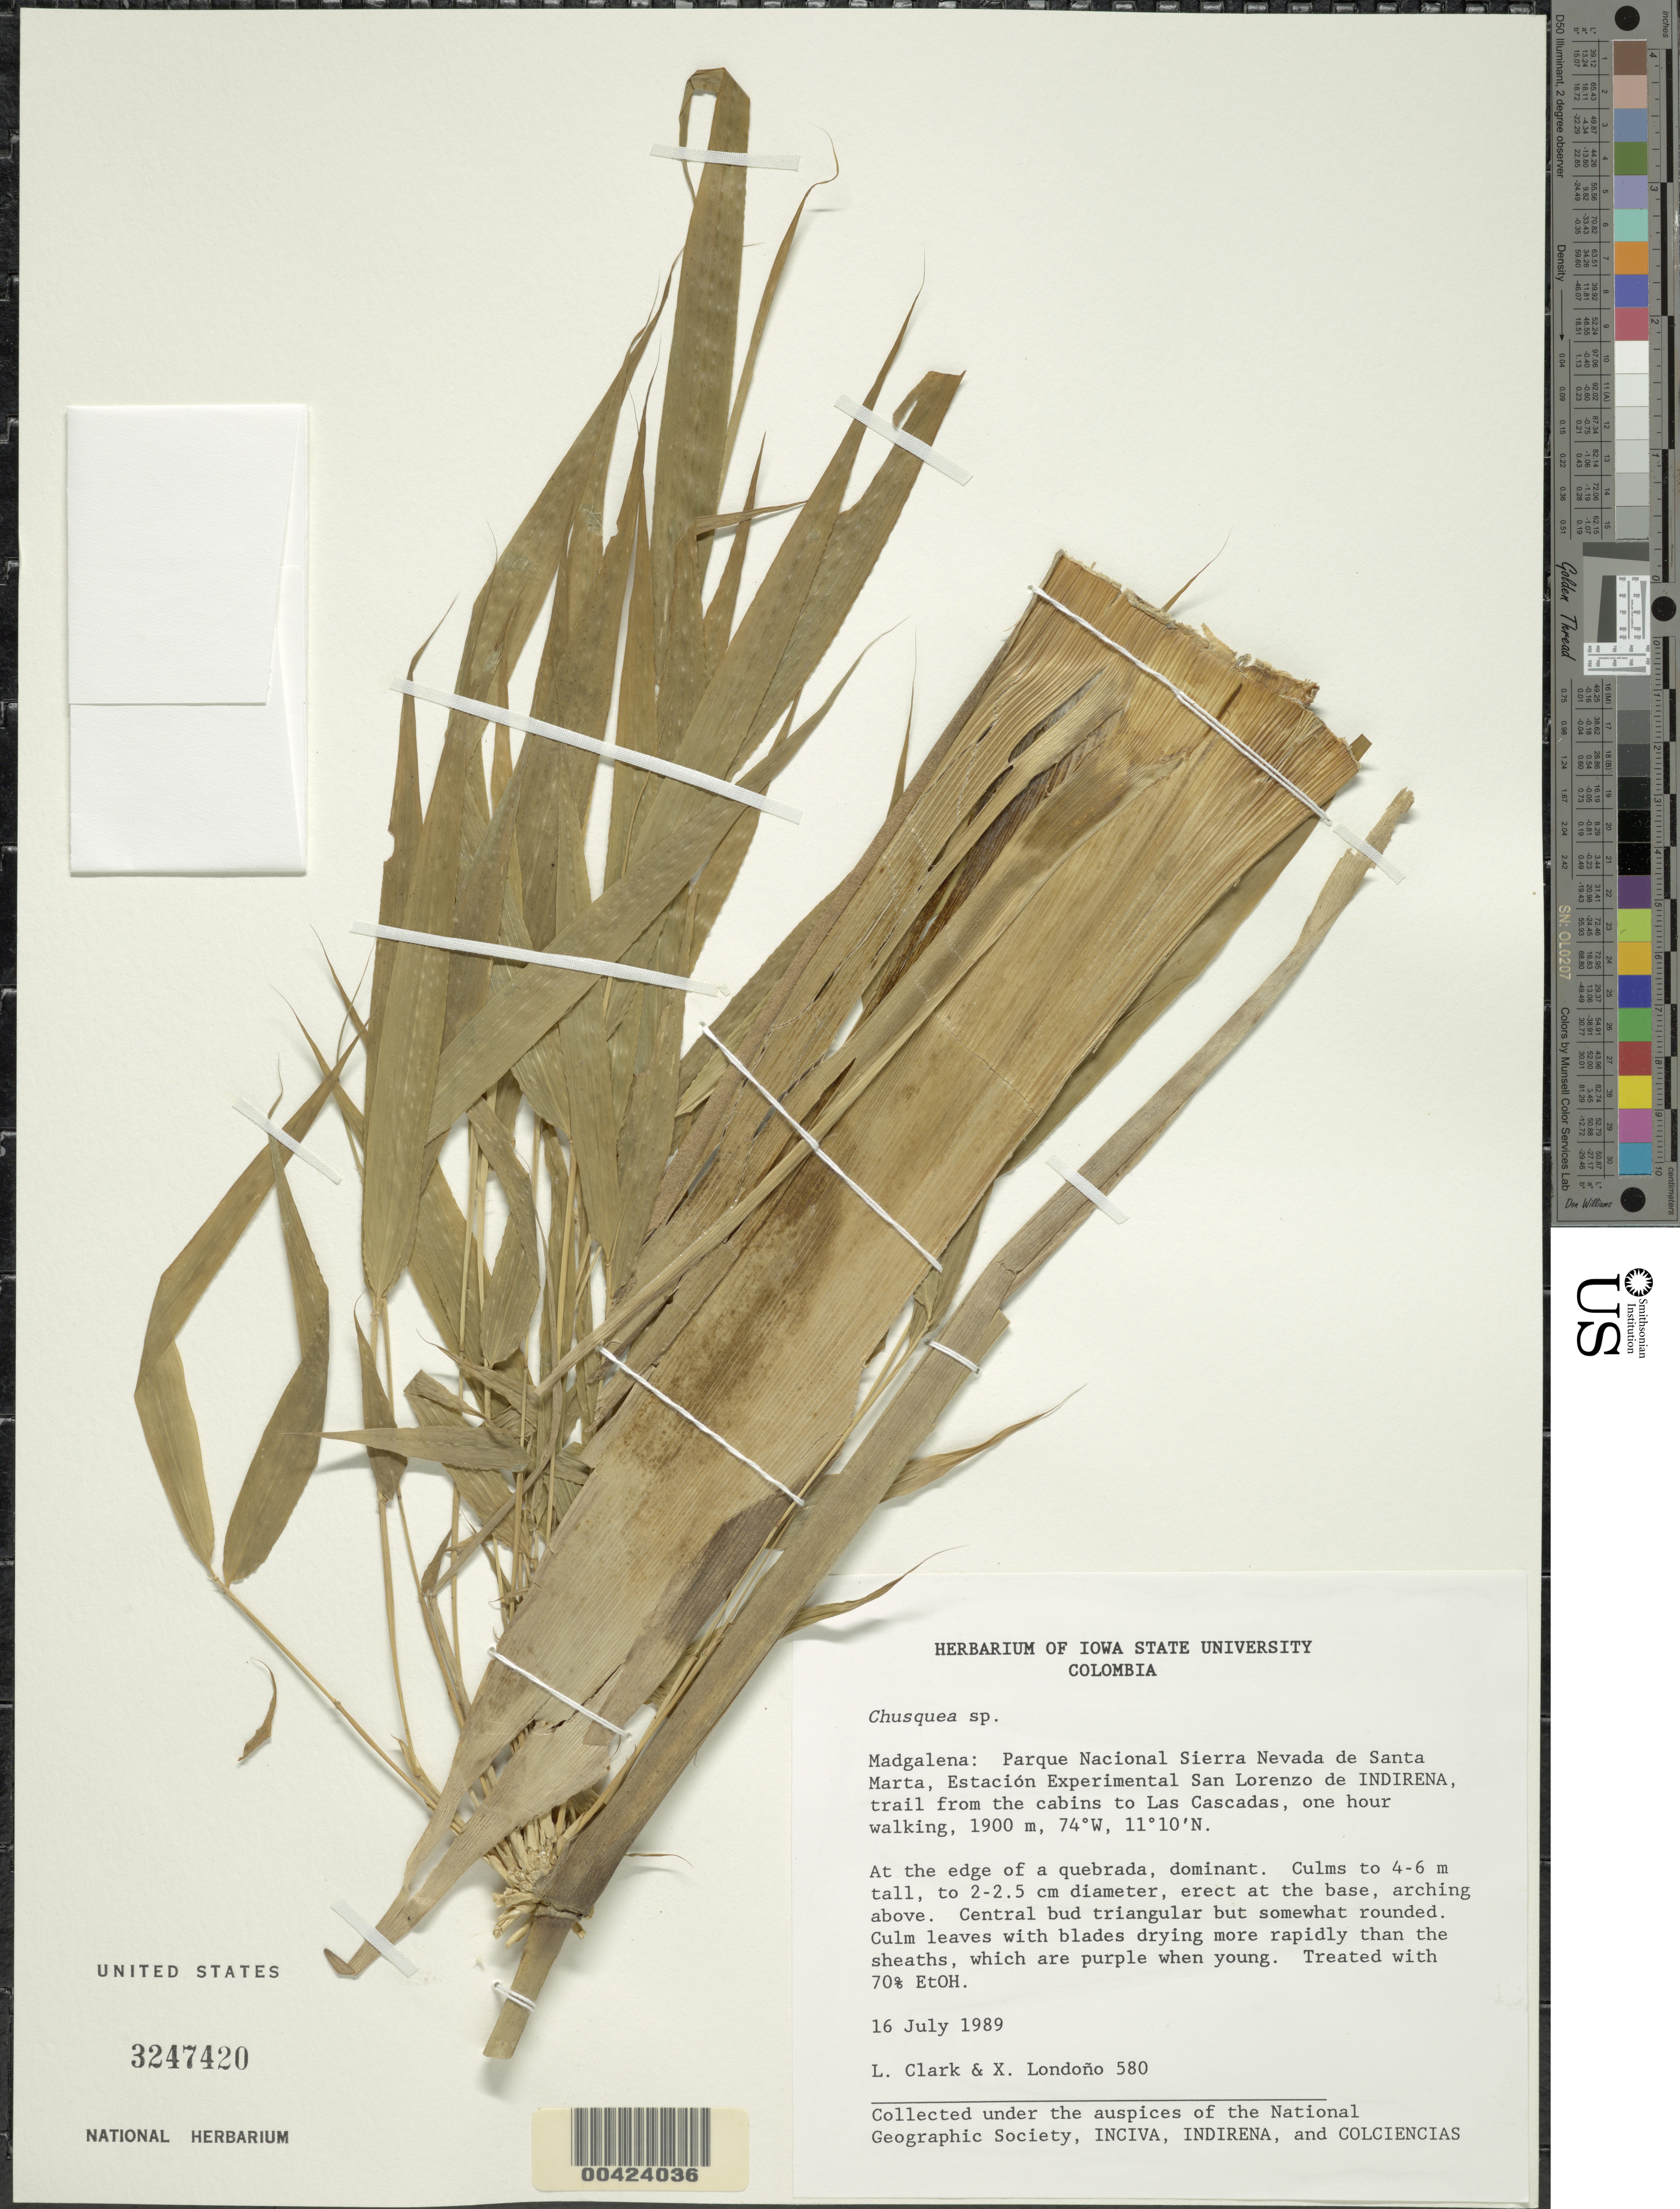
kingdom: Plantae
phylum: Tracheophyta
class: Liliopsida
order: Poales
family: Poaceae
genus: Chusquea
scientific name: Chusquea sp.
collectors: L. G. Clark & X. Londoño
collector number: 580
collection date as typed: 16 Jul 1989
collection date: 1989-07-16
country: Colombia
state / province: Magdalena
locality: Parque Nacional de Sierra Nevada de Santa Marta; Trail from the cabins to Las Cascadas, 1 hour walking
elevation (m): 1900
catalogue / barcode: US 3247420